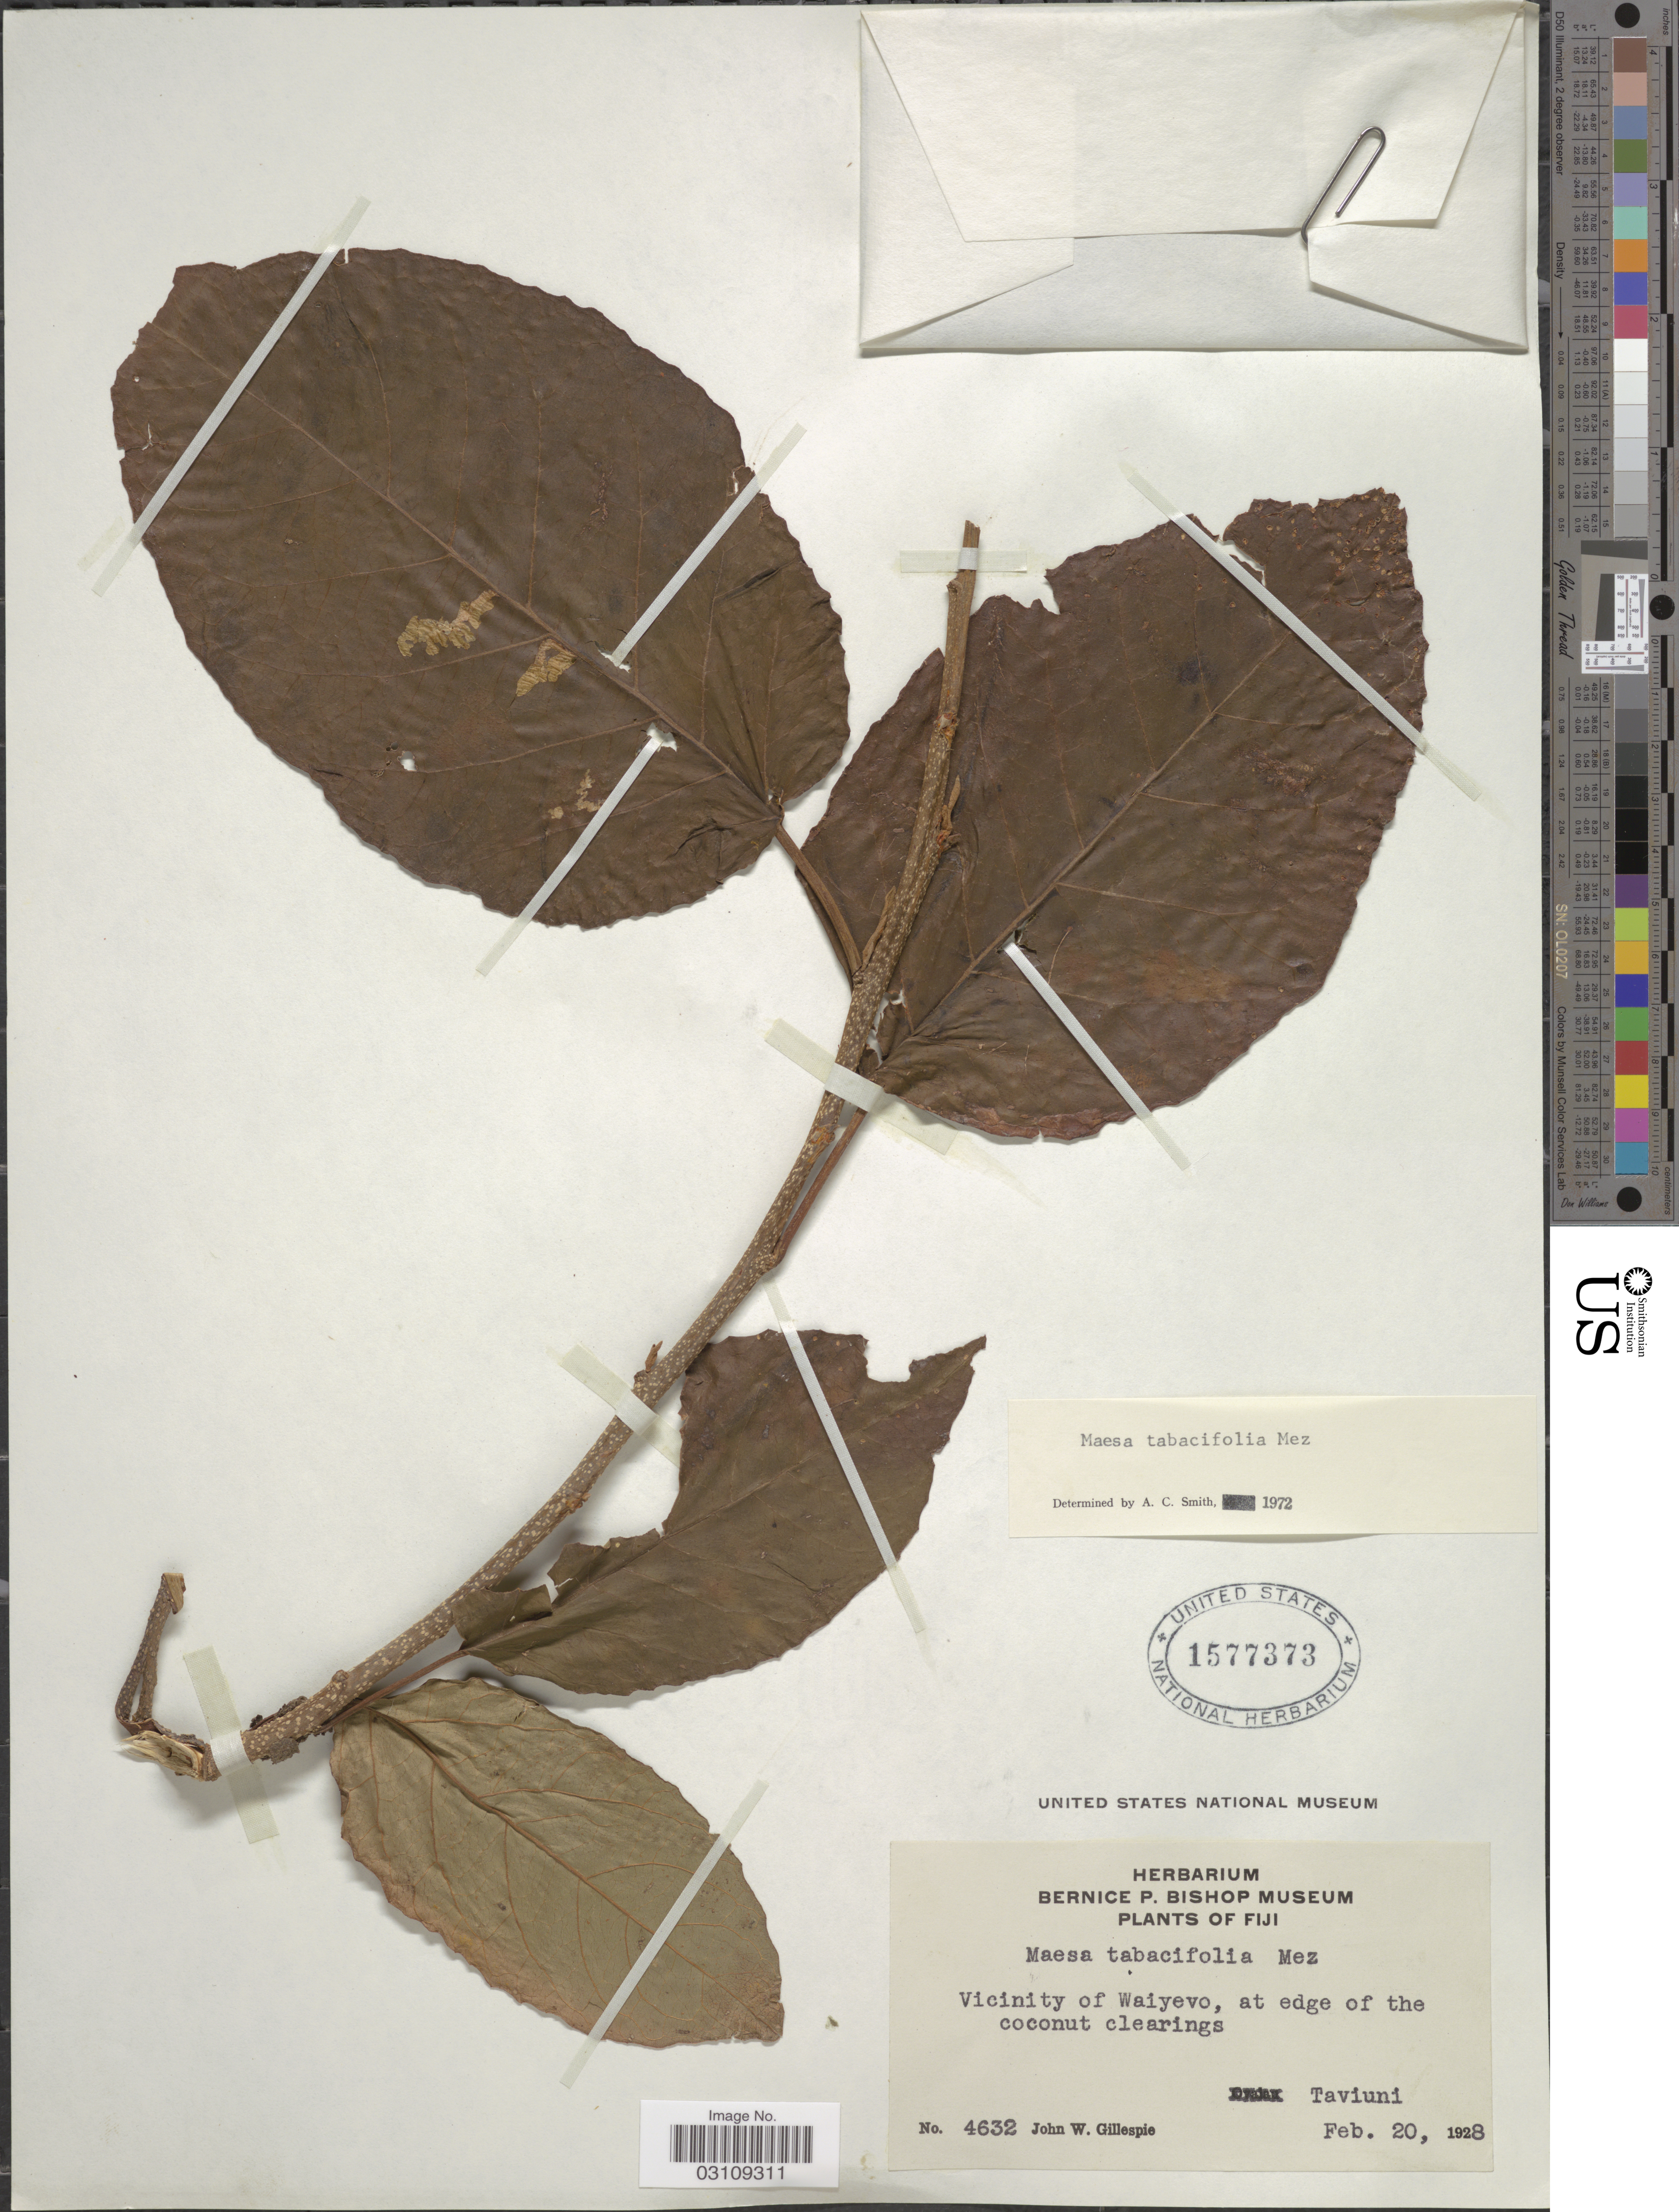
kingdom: Plantae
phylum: Tracheophyta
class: Magnoliopsida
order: Ericales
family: Primulaceae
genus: Maesa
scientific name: Maesa tabacifolia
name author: Mez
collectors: J. W. Gillespie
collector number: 4632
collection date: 1928-02-20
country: Fiji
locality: Vicinity of Waiyevo, at edge of the coconut clearings. Taviuni.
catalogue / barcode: US 1577373